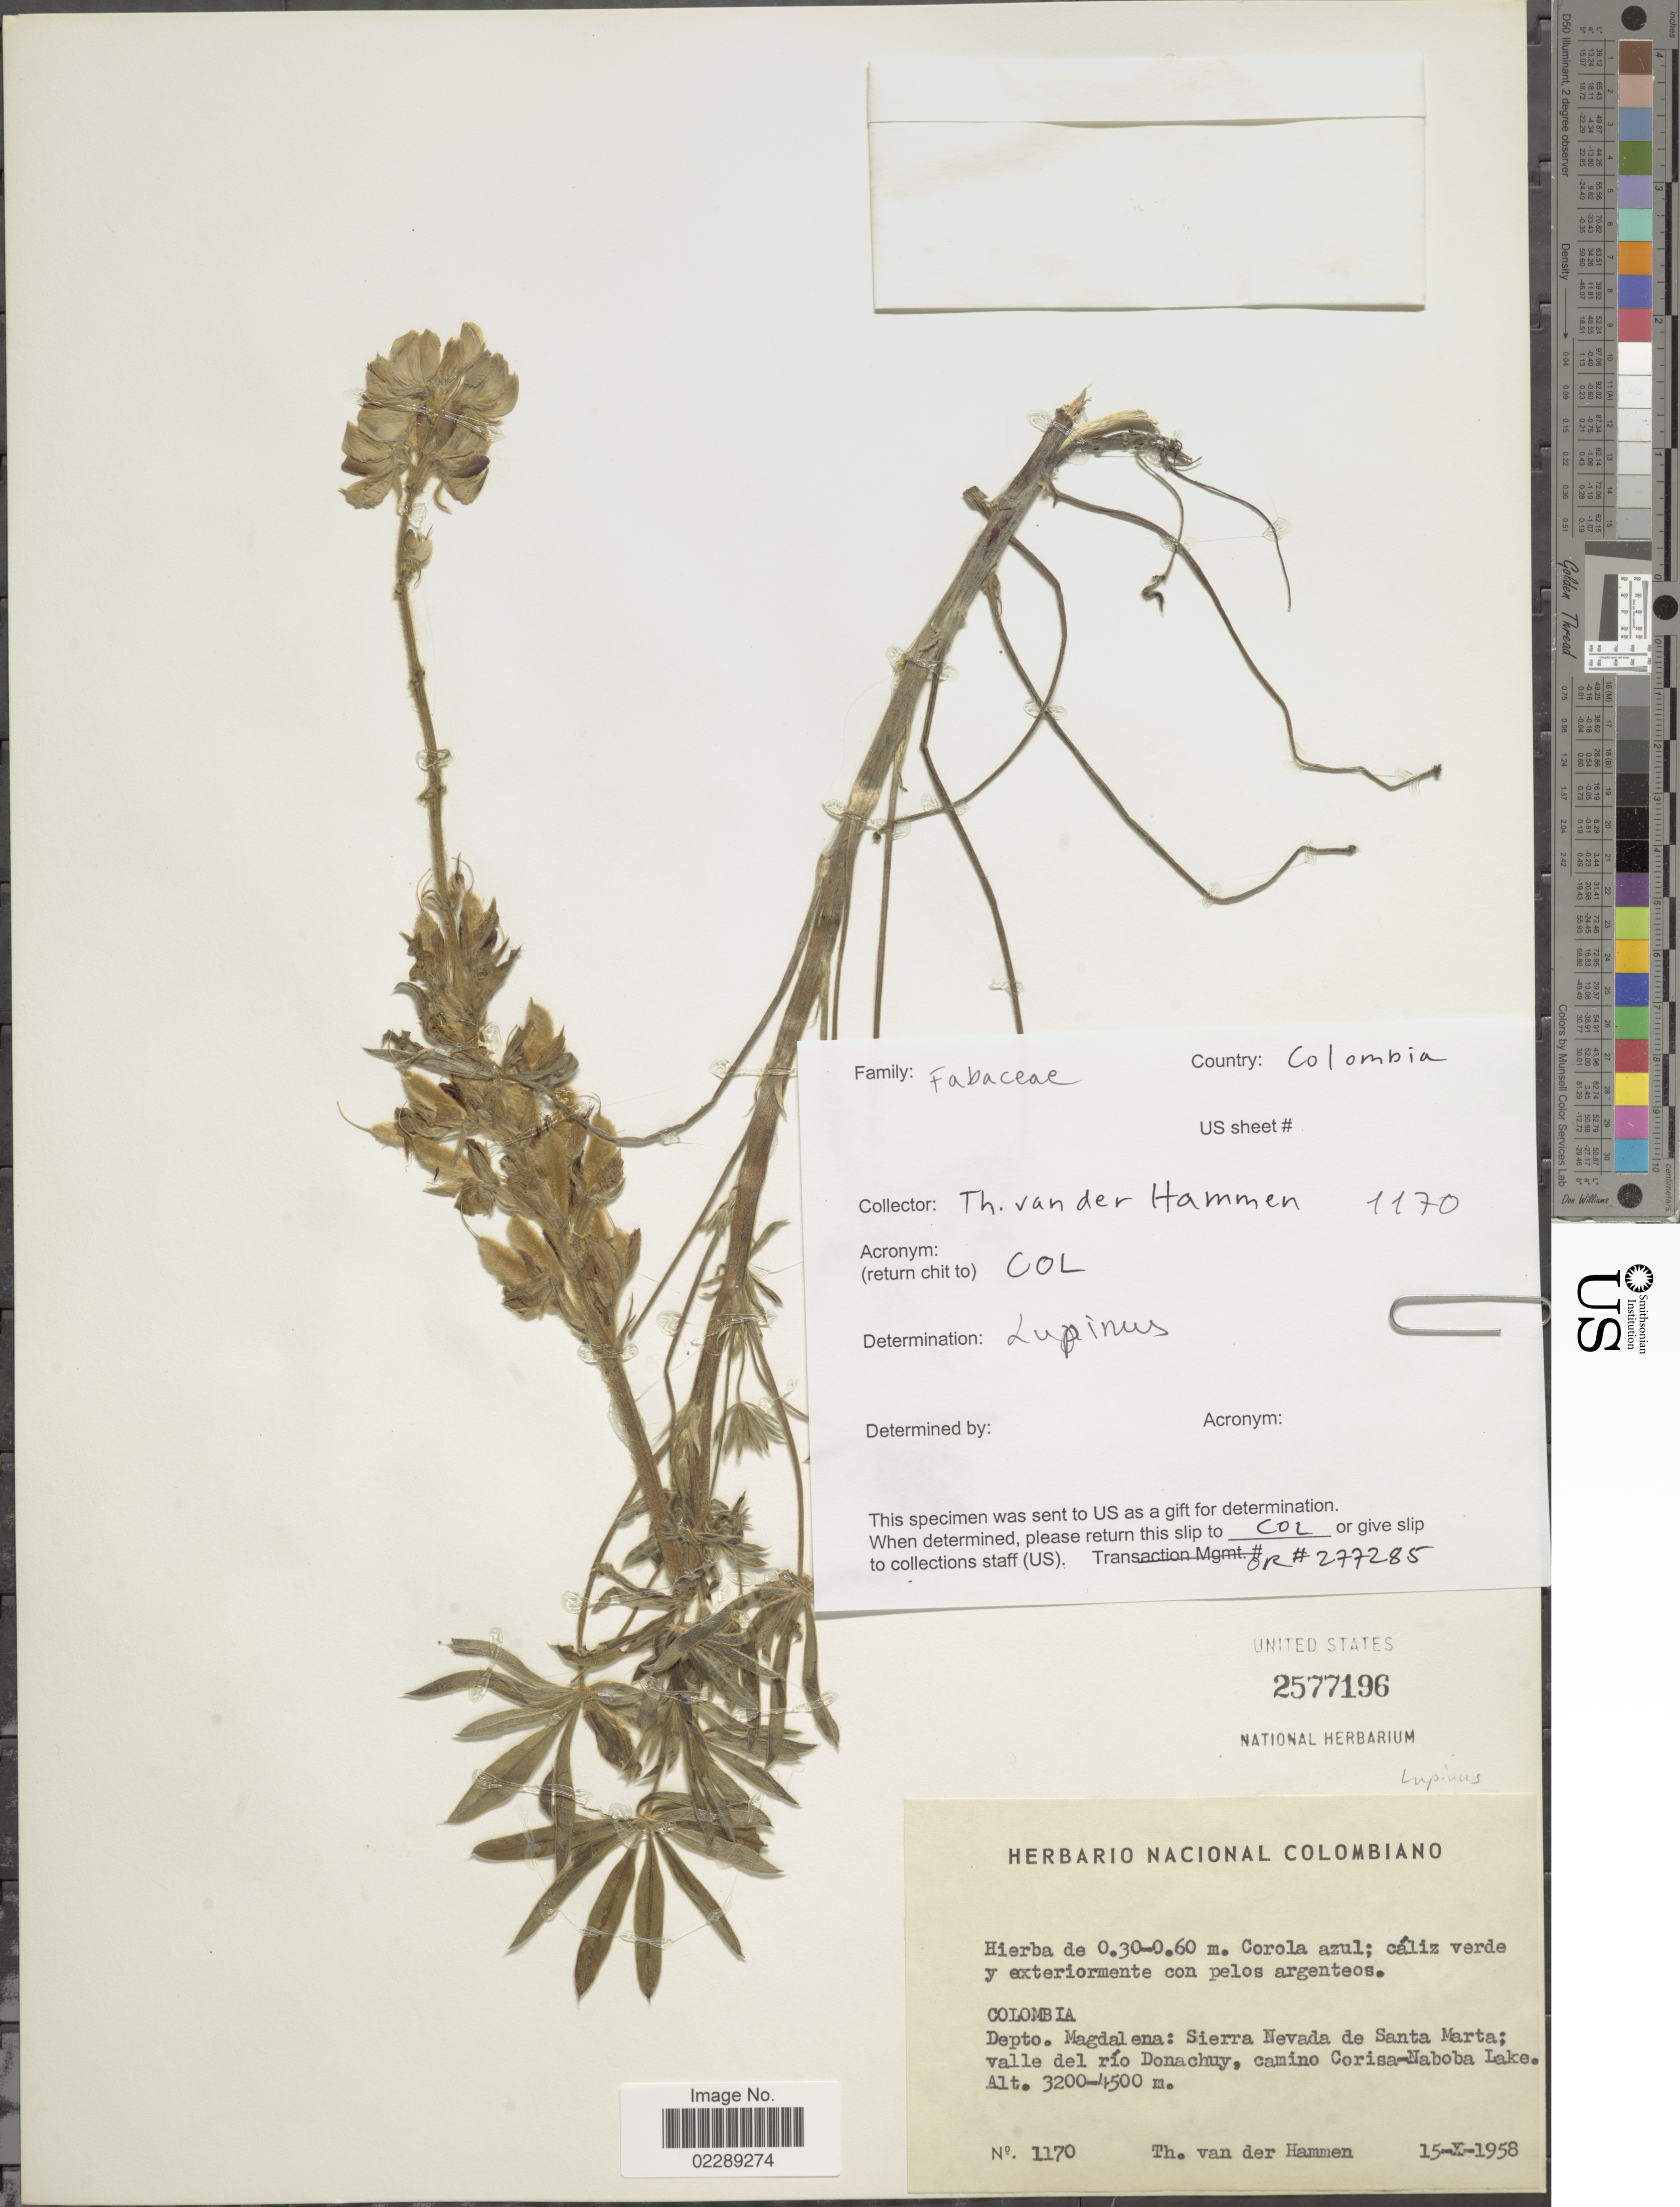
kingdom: Plantae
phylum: Tracheophyta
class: Magnoliopsida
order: Fabales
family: Fabaceae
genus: Lupinus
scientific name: Lupinus sp.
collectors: T. Hammen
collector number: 1170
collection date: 1958-10-15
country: Colombia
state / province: Magdalena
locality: Depto. Magdalena: Sierra Nevada de Santa Marta: valle del río Donachuy, camino Corisa-Naboba Lake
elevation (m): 3200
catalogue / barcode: US 2577196